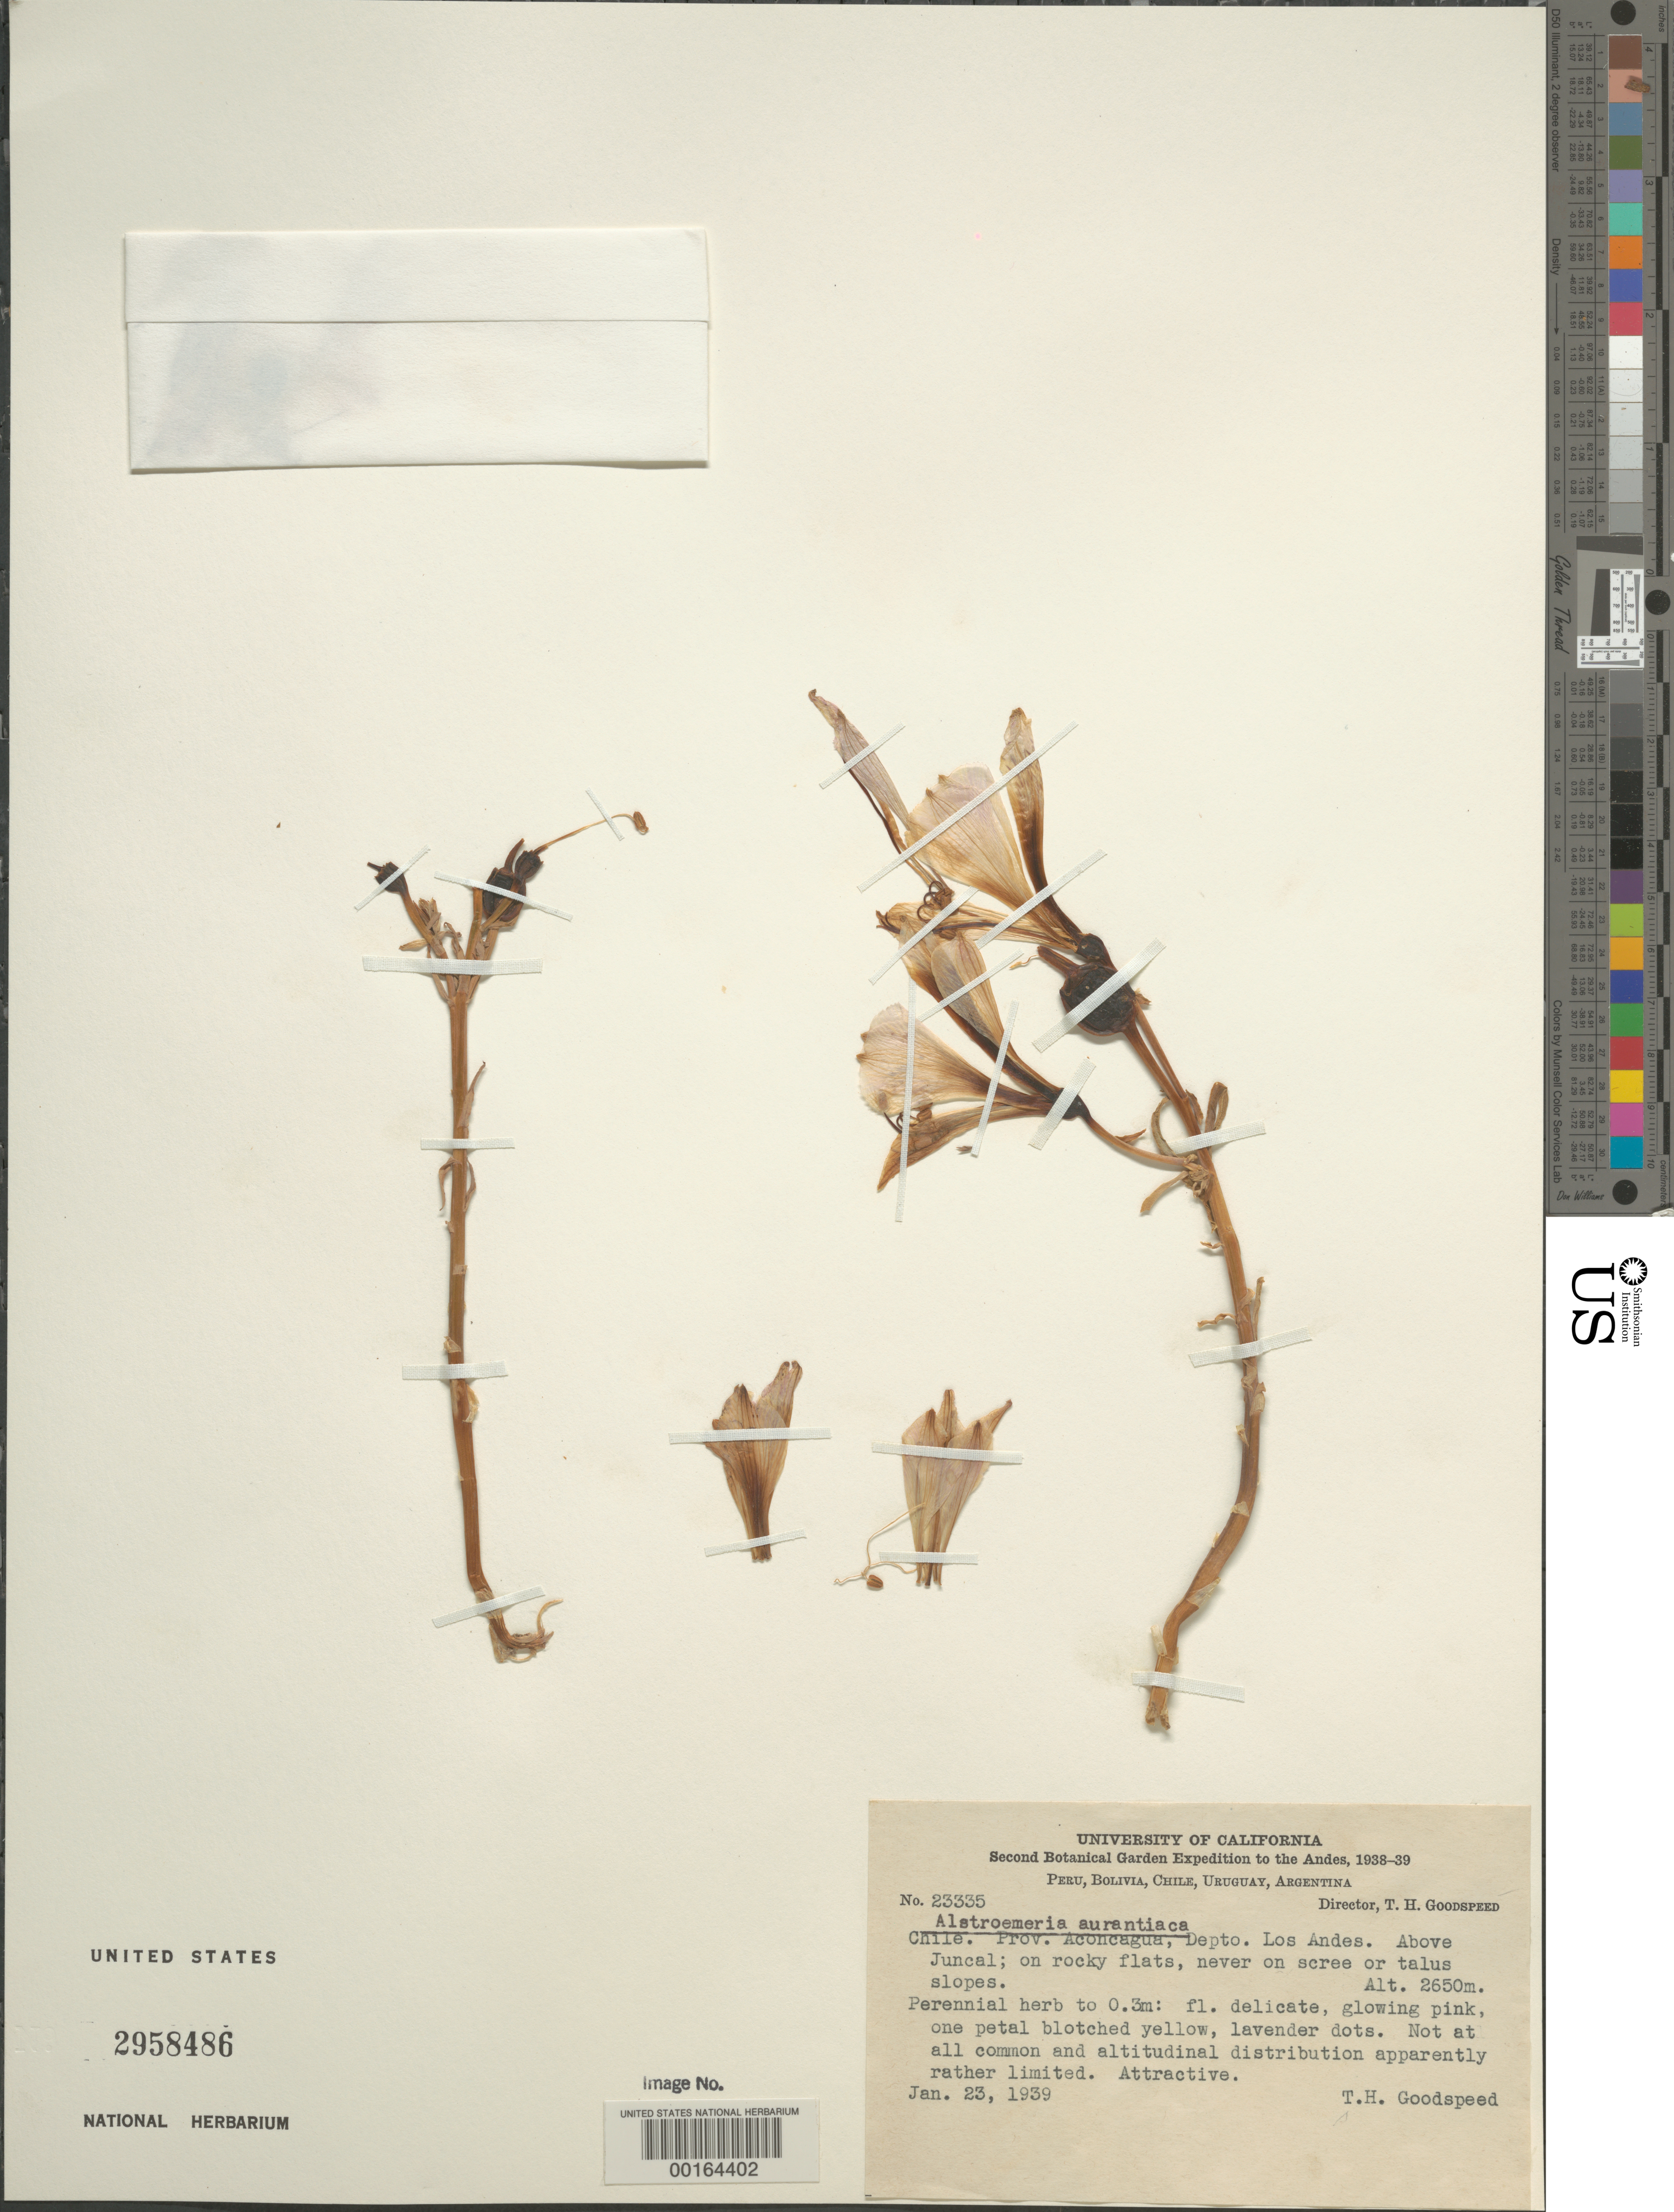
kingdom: Plantae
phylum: Tracheophyta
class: Liliopsida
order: Liliales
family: Alstroemeriaceae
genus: Alstroemeria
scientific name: Alstroemeria aurantiaca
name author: D. Don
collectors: T. Goodspeed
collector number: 23335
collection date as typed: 23 Jan 1939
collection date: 1939-01-23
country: Chile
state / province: Valparaíso (V)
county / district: Los Andes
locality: Above juncal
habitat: On rocky flats, never on scree or talus slopes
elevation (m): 2650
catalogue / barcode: US 2958486